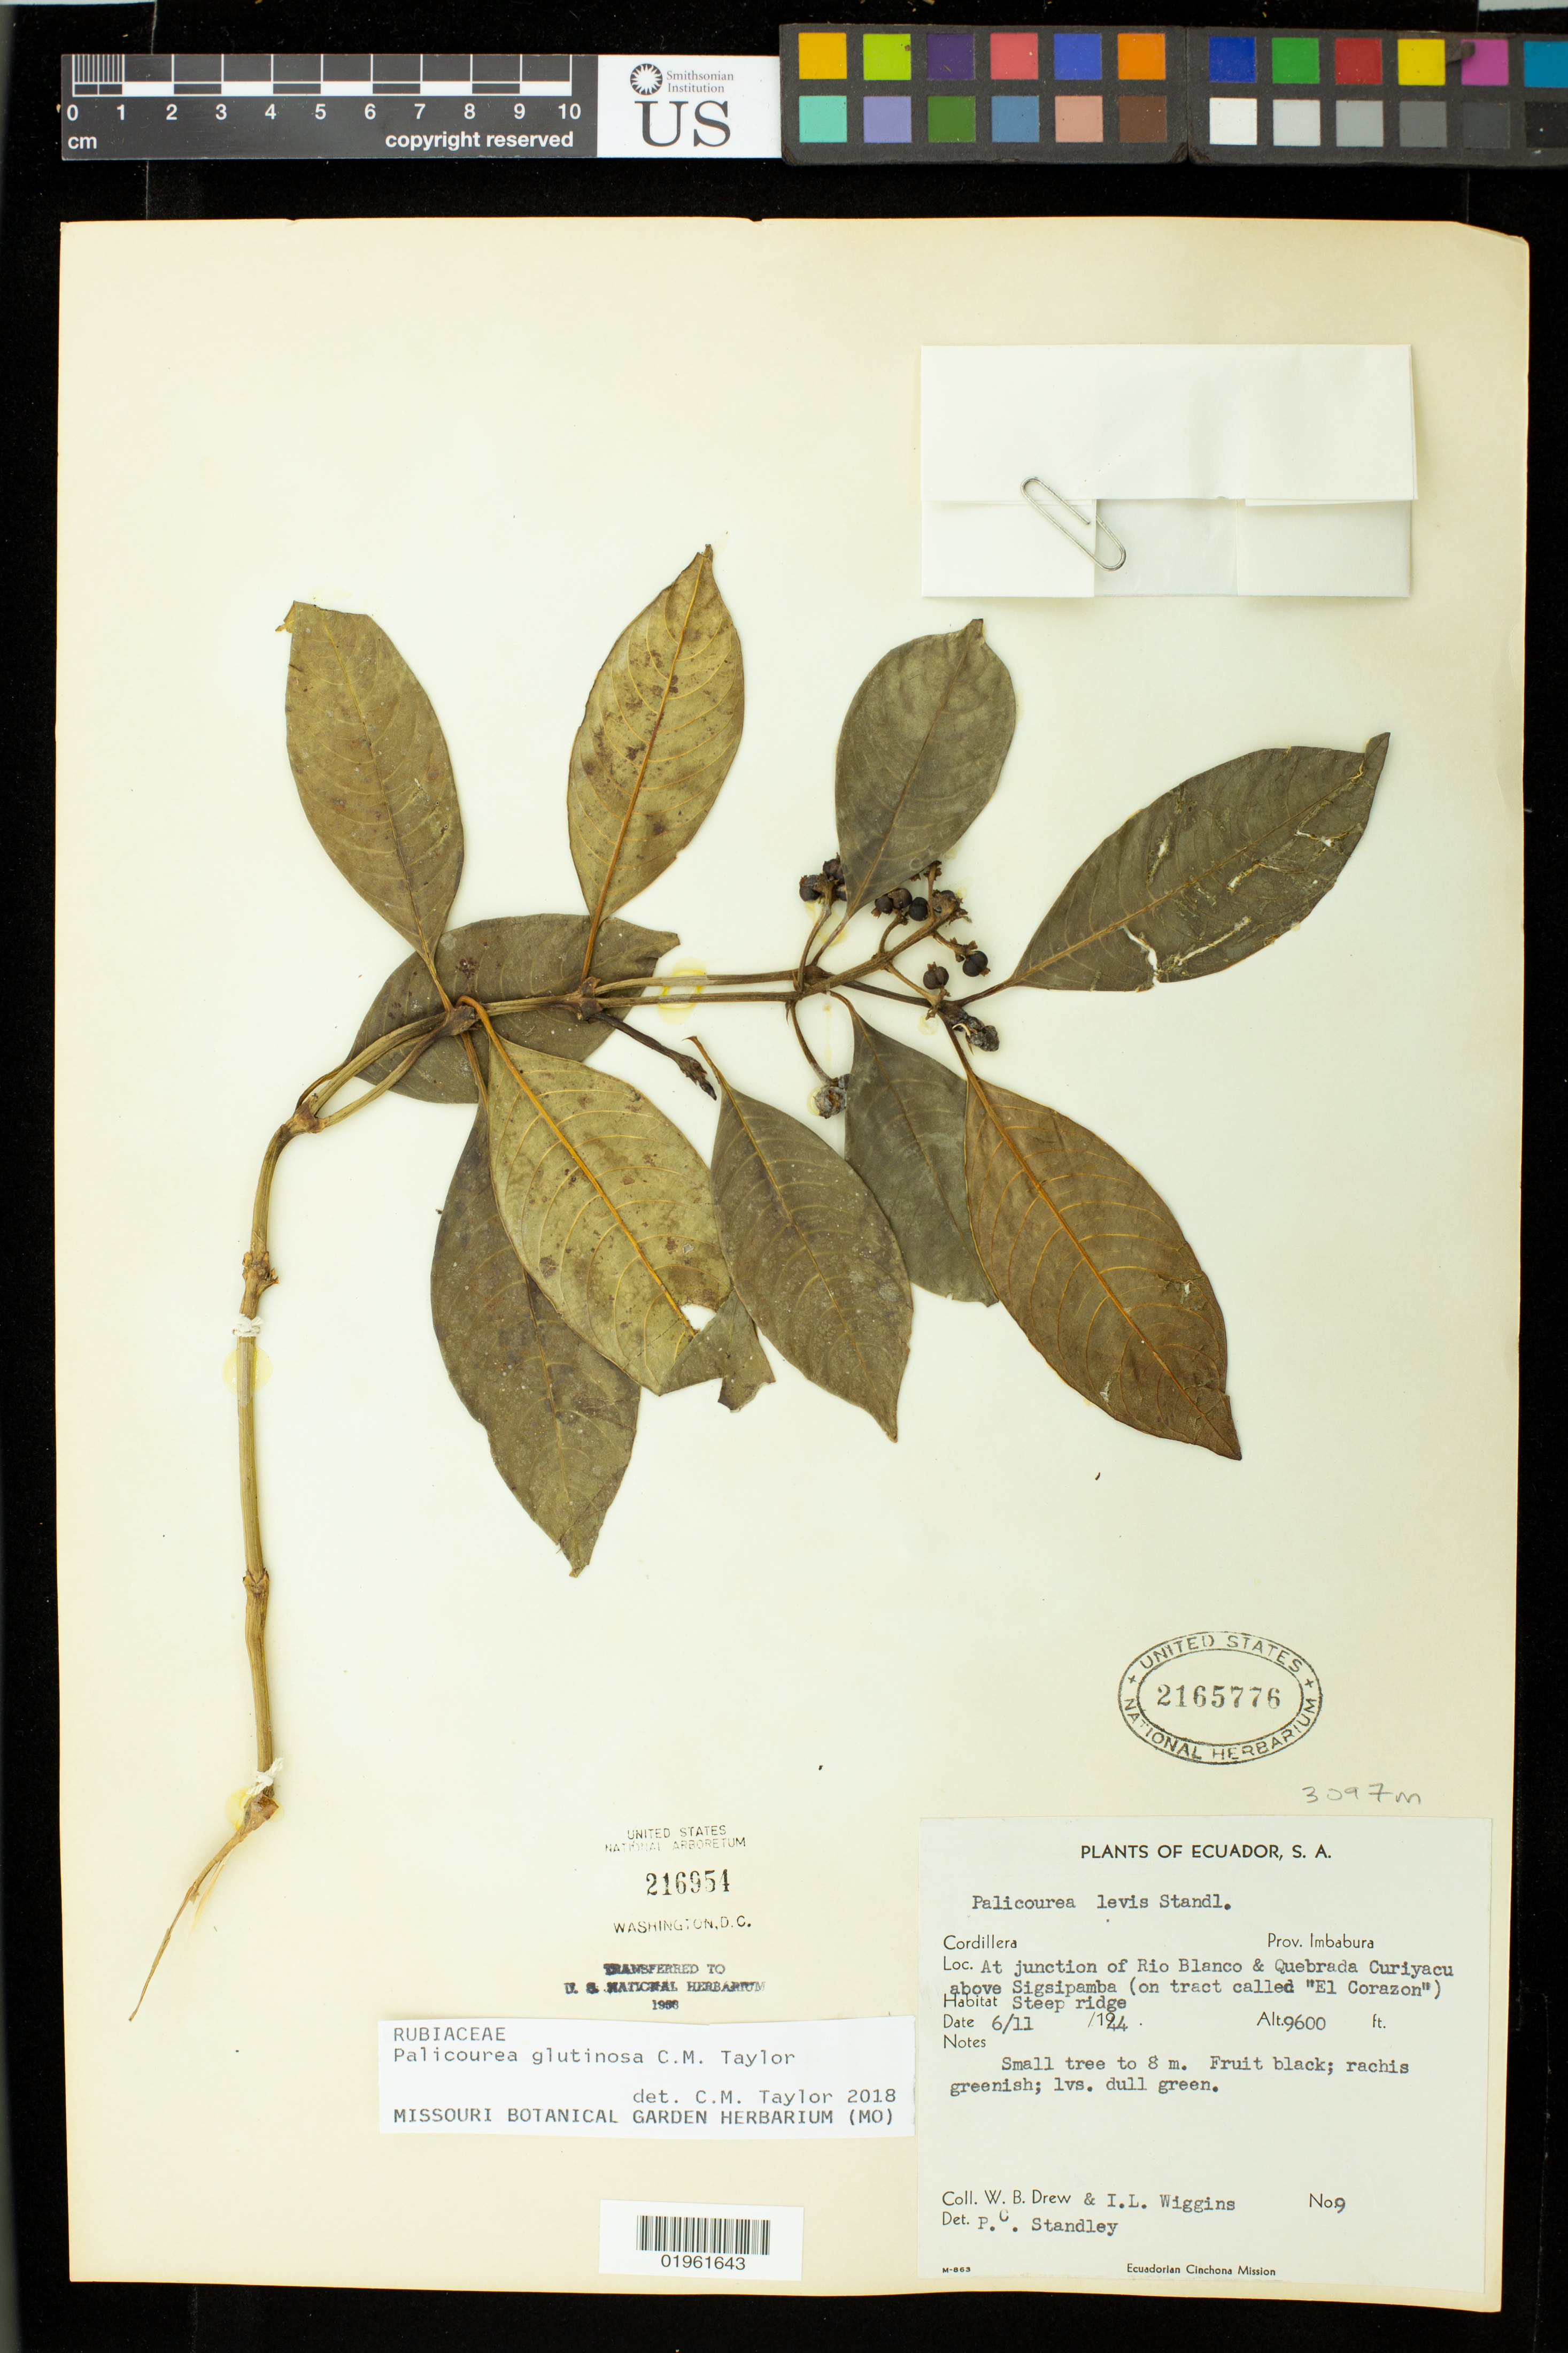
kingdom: Plantae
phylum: Tracheophyta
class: Magnoliopsida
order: Gentianales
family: Rubiaceae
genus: Palicourea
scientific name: Palicourea glutinosa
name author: C.M. Taylor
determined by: Taylor, Charlotte M.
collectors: W. B. Drew & I. L. Wiggins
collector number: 9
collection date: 1944-06-11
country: Ecuador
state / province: Imbabura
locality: At junction of Rio Blanco and Quebrada Curiyacu above Sigsipamba (on tract called "El Corazon")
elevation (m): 2926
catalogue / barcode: US 2165776